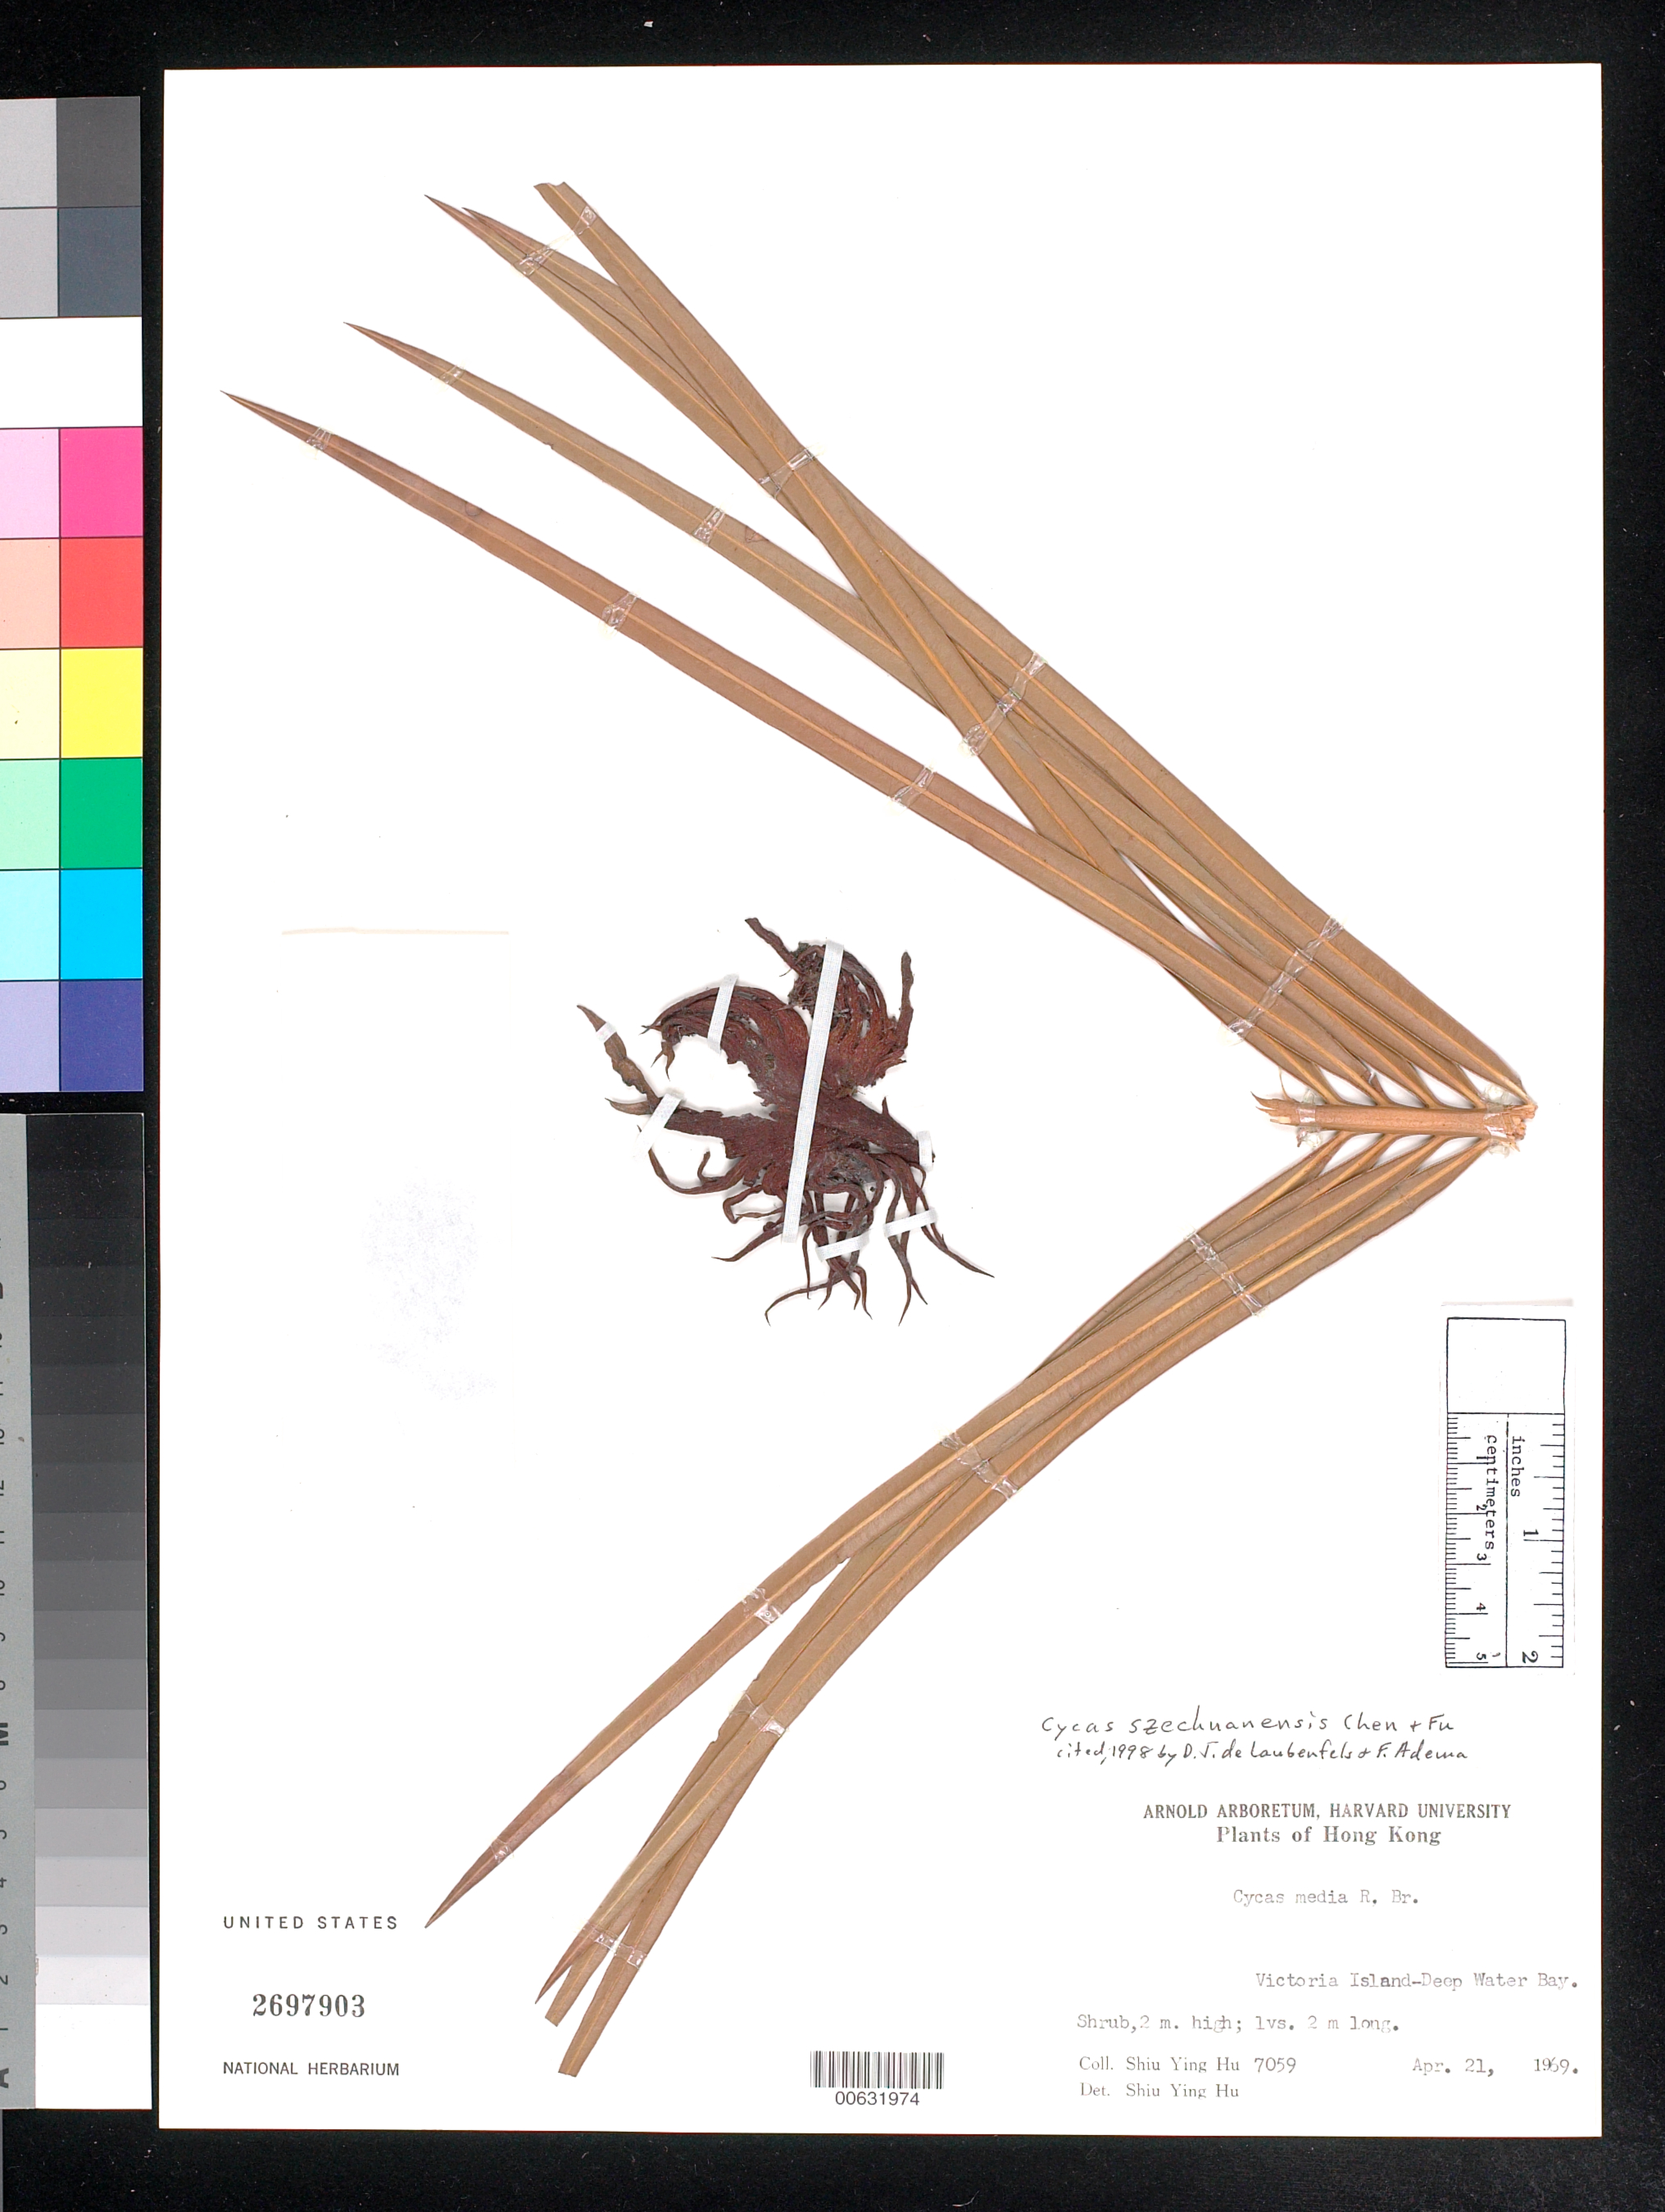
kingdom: Plantae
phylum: Tracheophyta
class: Cycadopsida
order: Cycadales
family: Cycadaceae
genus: Cycas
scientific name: Cycas szechuanensis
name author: W.C. Cheng & L.K. Fu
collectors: S. Y. Hu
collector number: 7059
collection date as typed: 21 Apr 1969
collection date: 1969-04-21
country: China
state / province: Hong Kong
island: Hong Kong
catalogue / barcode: US 2697903